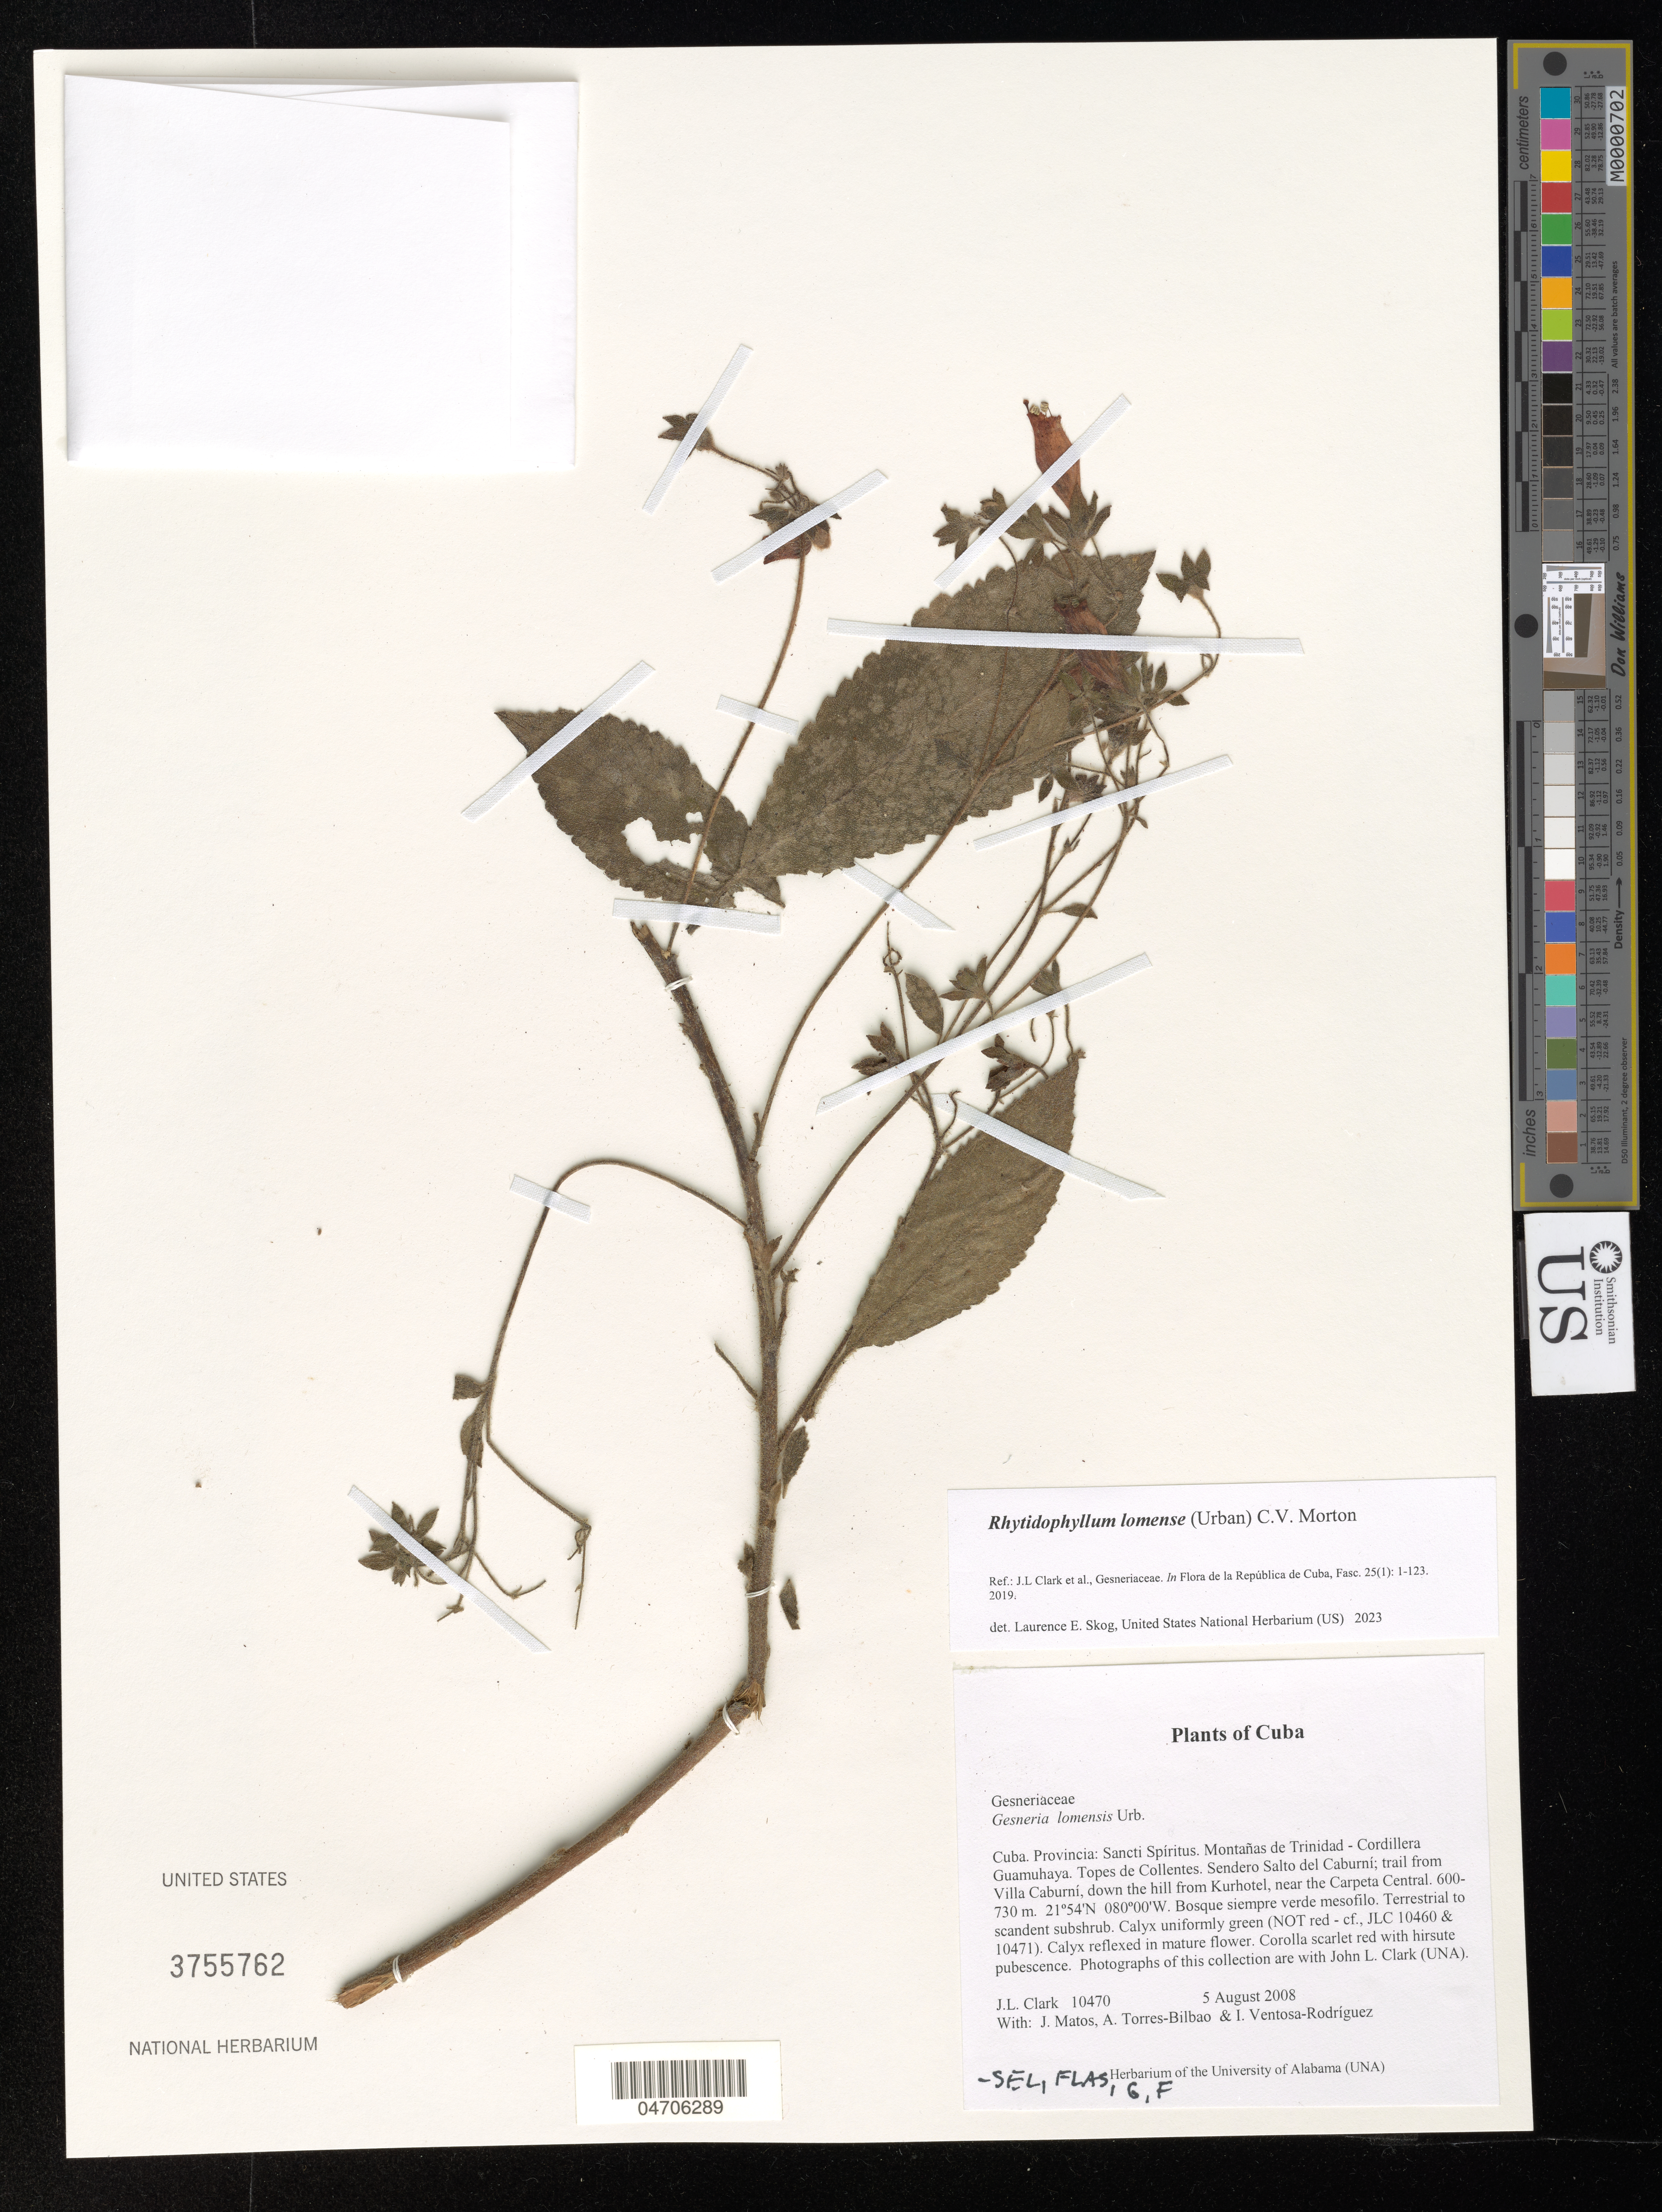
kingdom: Plantae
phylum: Tracheophyta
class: Magnoliopsida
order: Lamiales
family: Gesneriaceae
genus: Rhytidophyllum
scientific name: Rhytidophyllum lomense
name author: (Urb.) C.V. Morton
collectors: J. L. Clark, J. Matos, A. Torres-Bilbao & I. Ventosa-Rodríquez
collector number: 10470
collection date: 2008-08-05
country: Cuba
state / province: Sancti Spíritus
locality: Montañas de Trinidad - Cordillera Guamuhaya. Topes de Collentes. Sendero Salto del Caburní; trail from Villa Caburní, down the hill from Kurhotel, near the Carpeta Central.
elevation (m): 600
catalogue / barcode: US 3755762